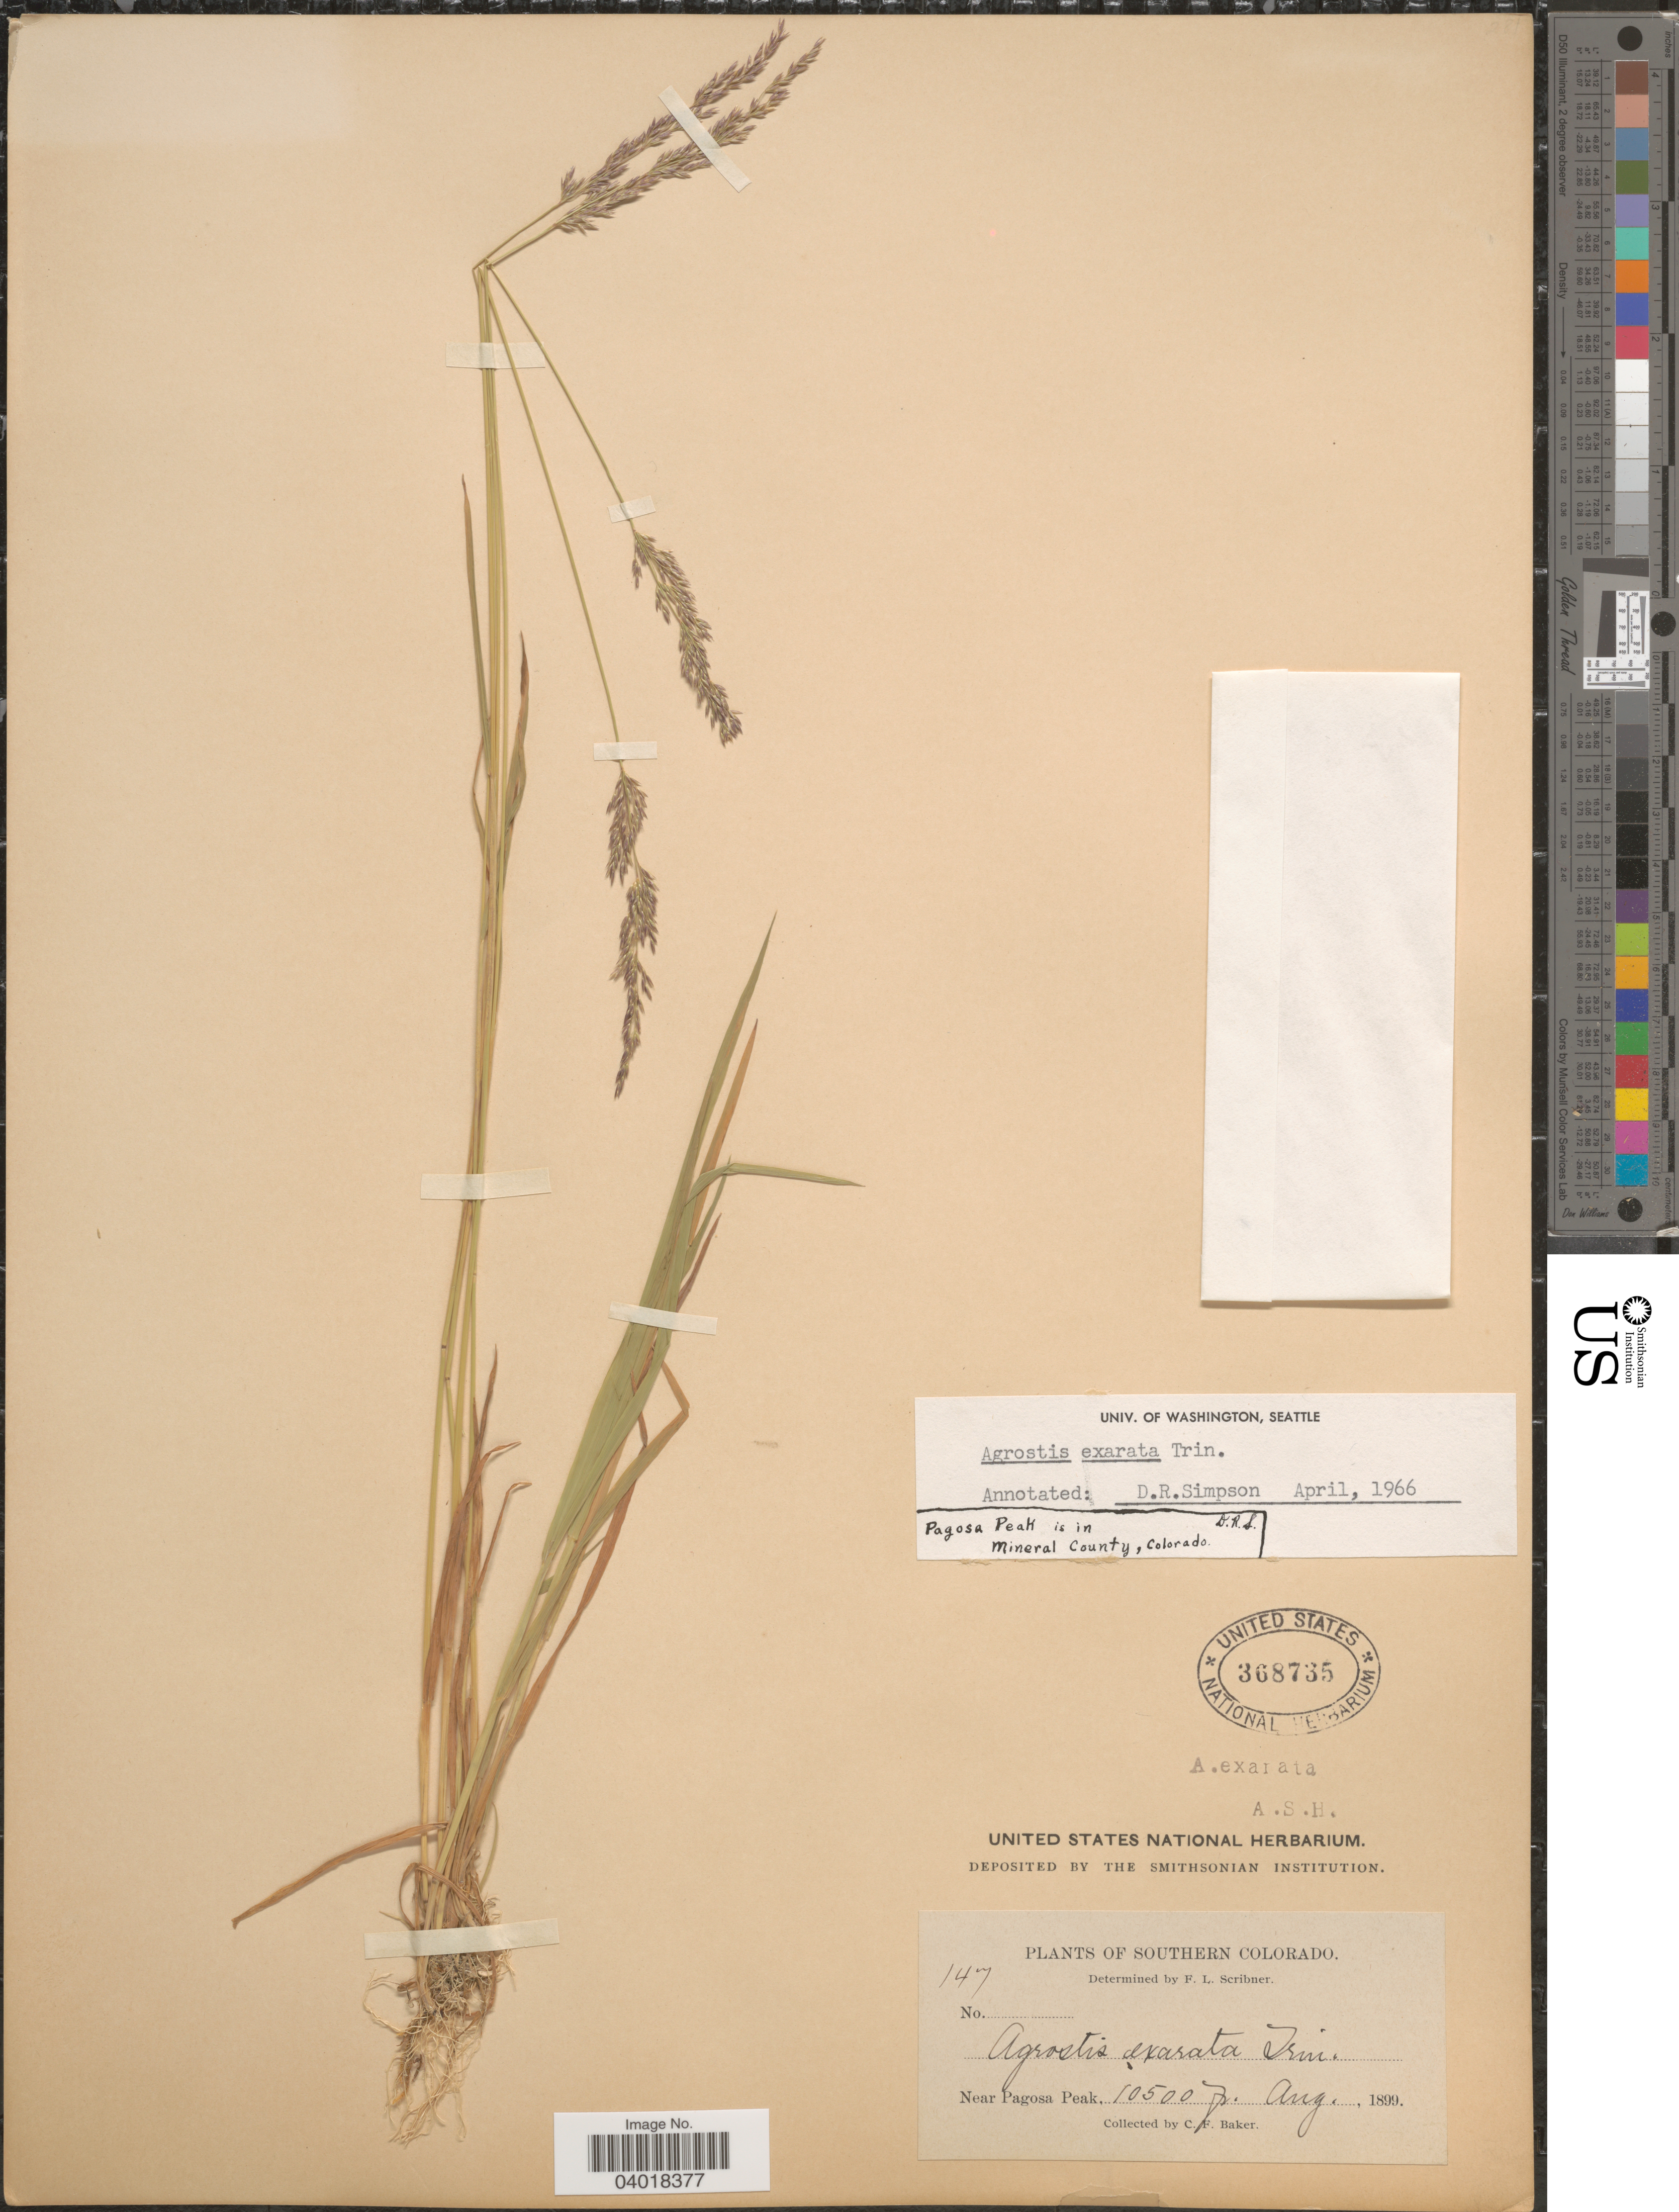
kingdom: Plantae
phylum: Tracheophyta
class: Liliopsida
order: Poales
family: Poaceae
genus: Agrostis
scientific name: Agrostis exarata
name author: Trin.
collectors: C. F. Baker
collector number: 147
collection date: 1899-08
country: United States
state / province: Colorado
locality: Southern Colorado. Near Pagosa Peak.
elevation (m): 3200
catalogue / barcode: US 368735